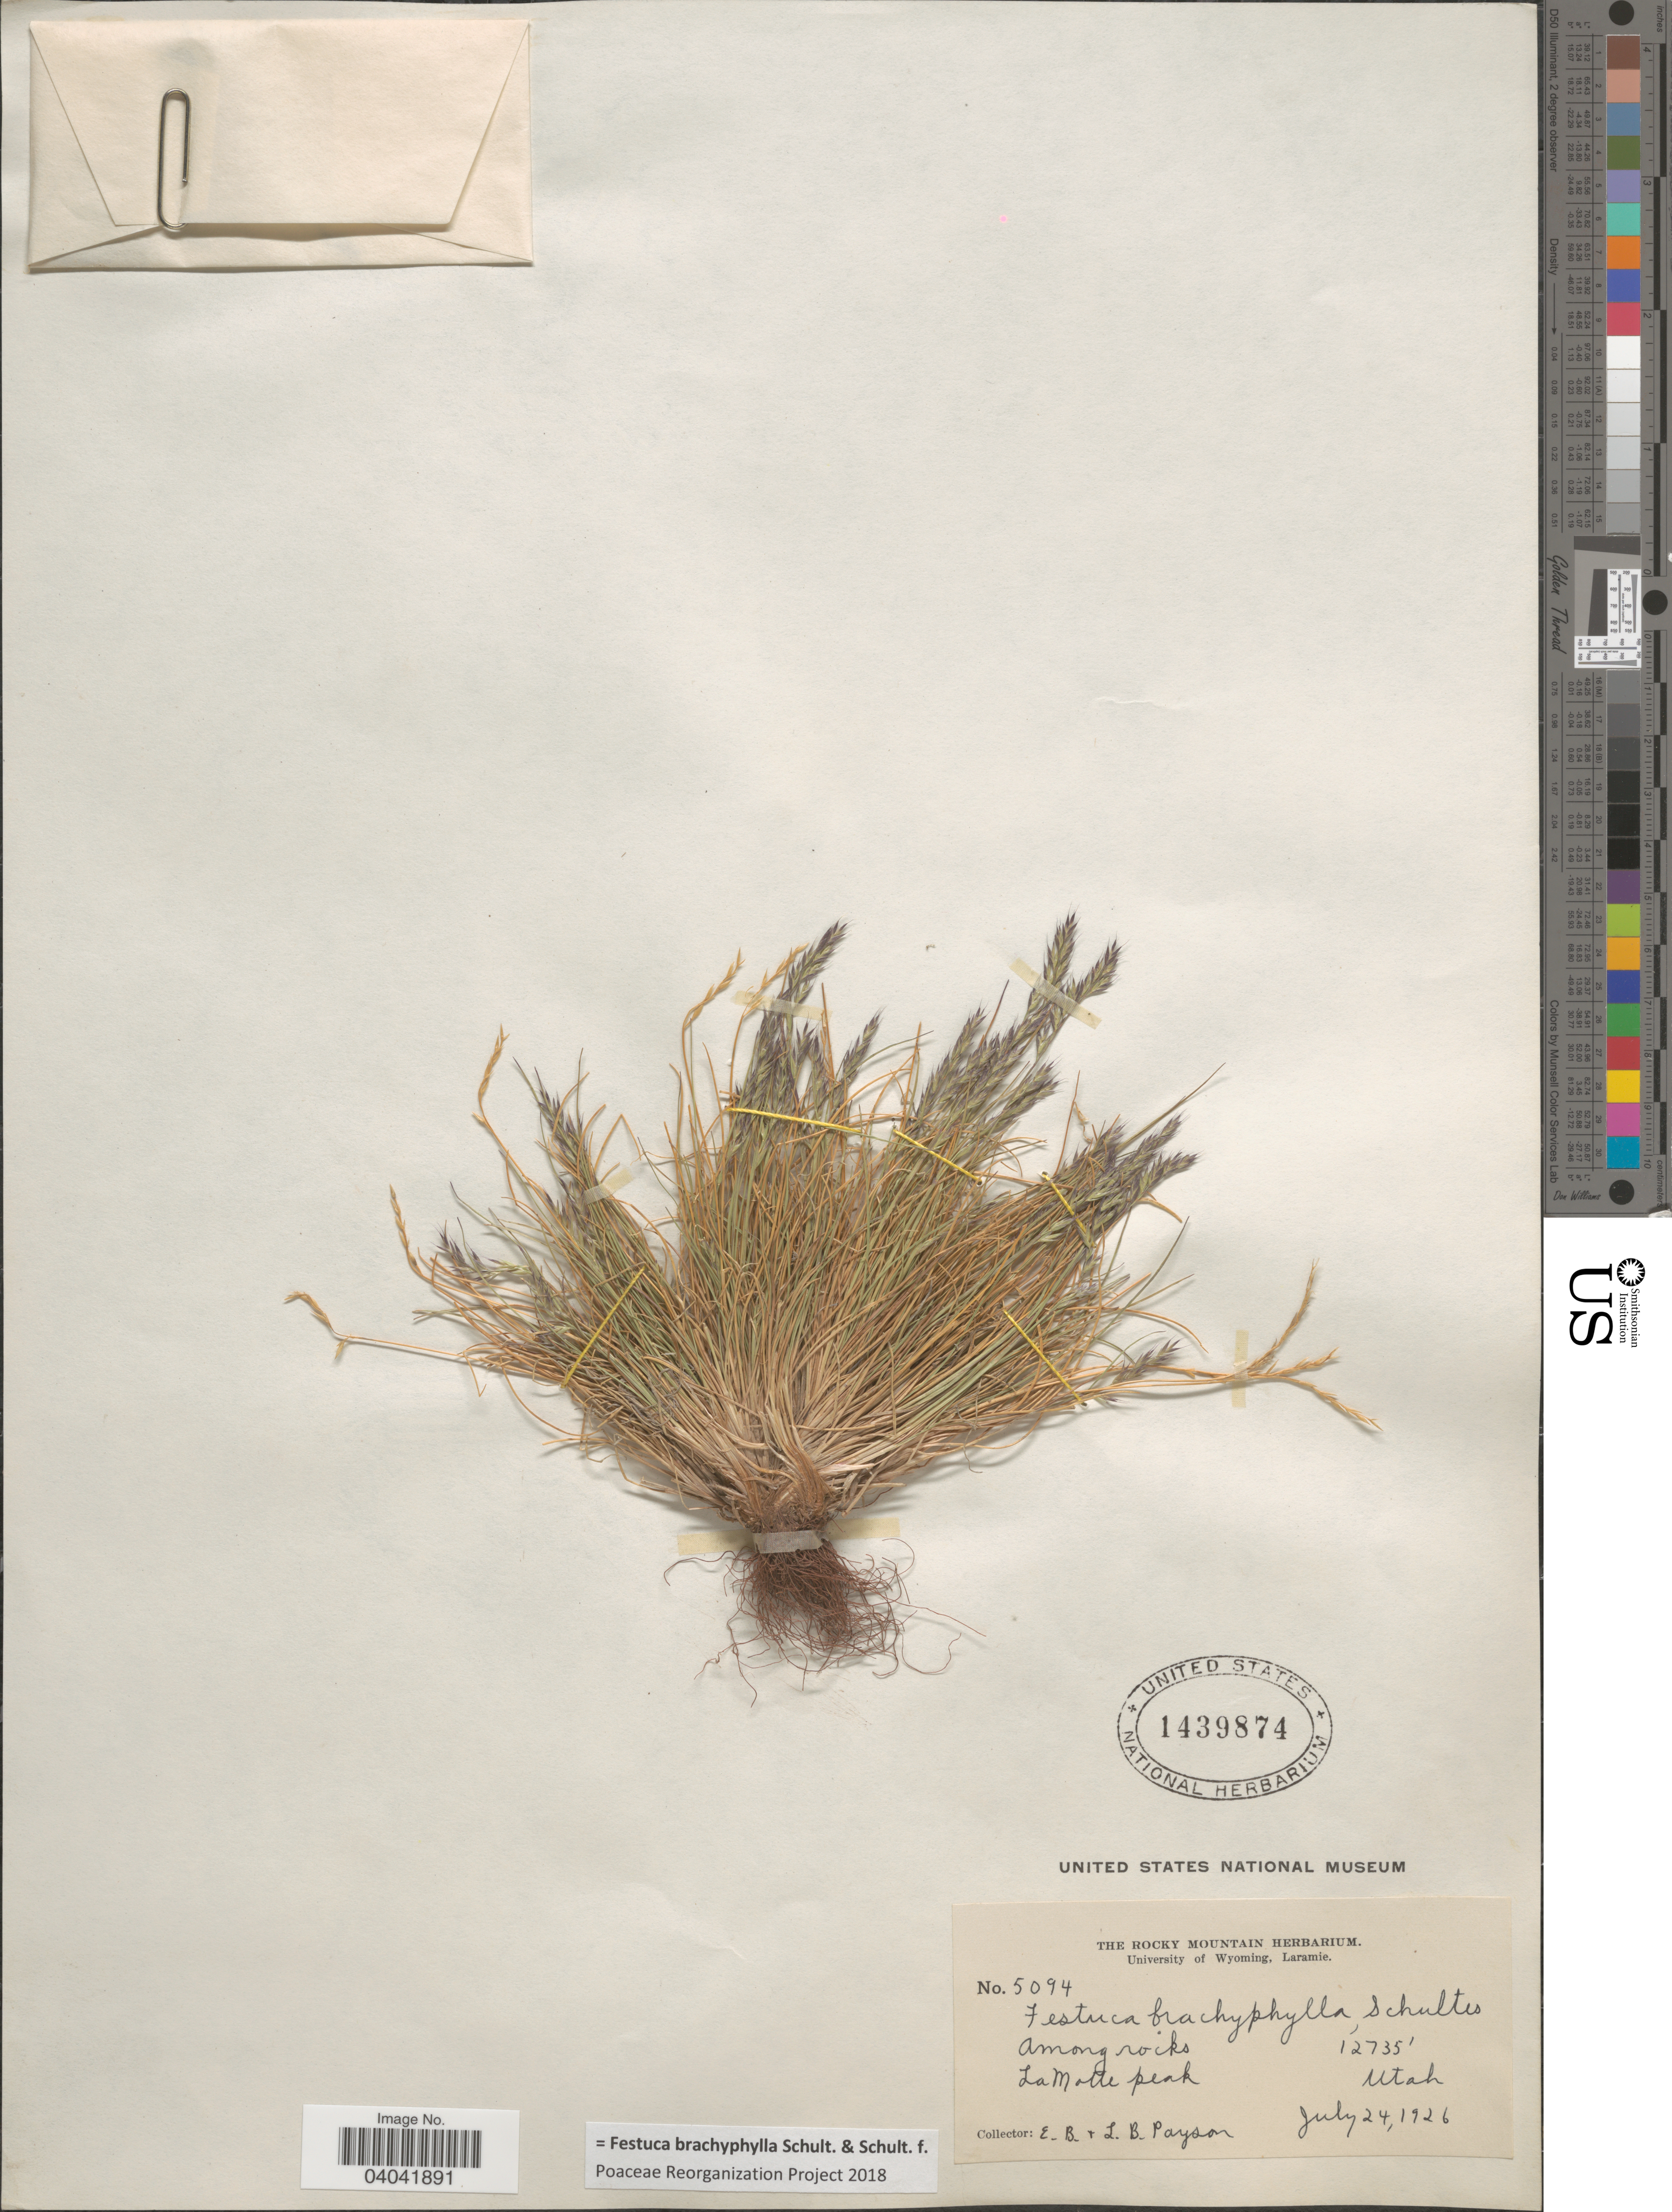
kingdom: Plantae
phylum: Tracheophyta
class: Liliopsida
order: Poales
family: Poaceae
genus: Festuca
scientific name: Festuca brachyphylla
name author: Schult. & Schult. f.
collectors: E. B. Payson & L. Payson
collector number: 5094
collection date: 1926-07-24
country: United States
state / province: Utah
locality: La Motte peak.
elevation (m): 3882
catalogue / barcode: US 1439874